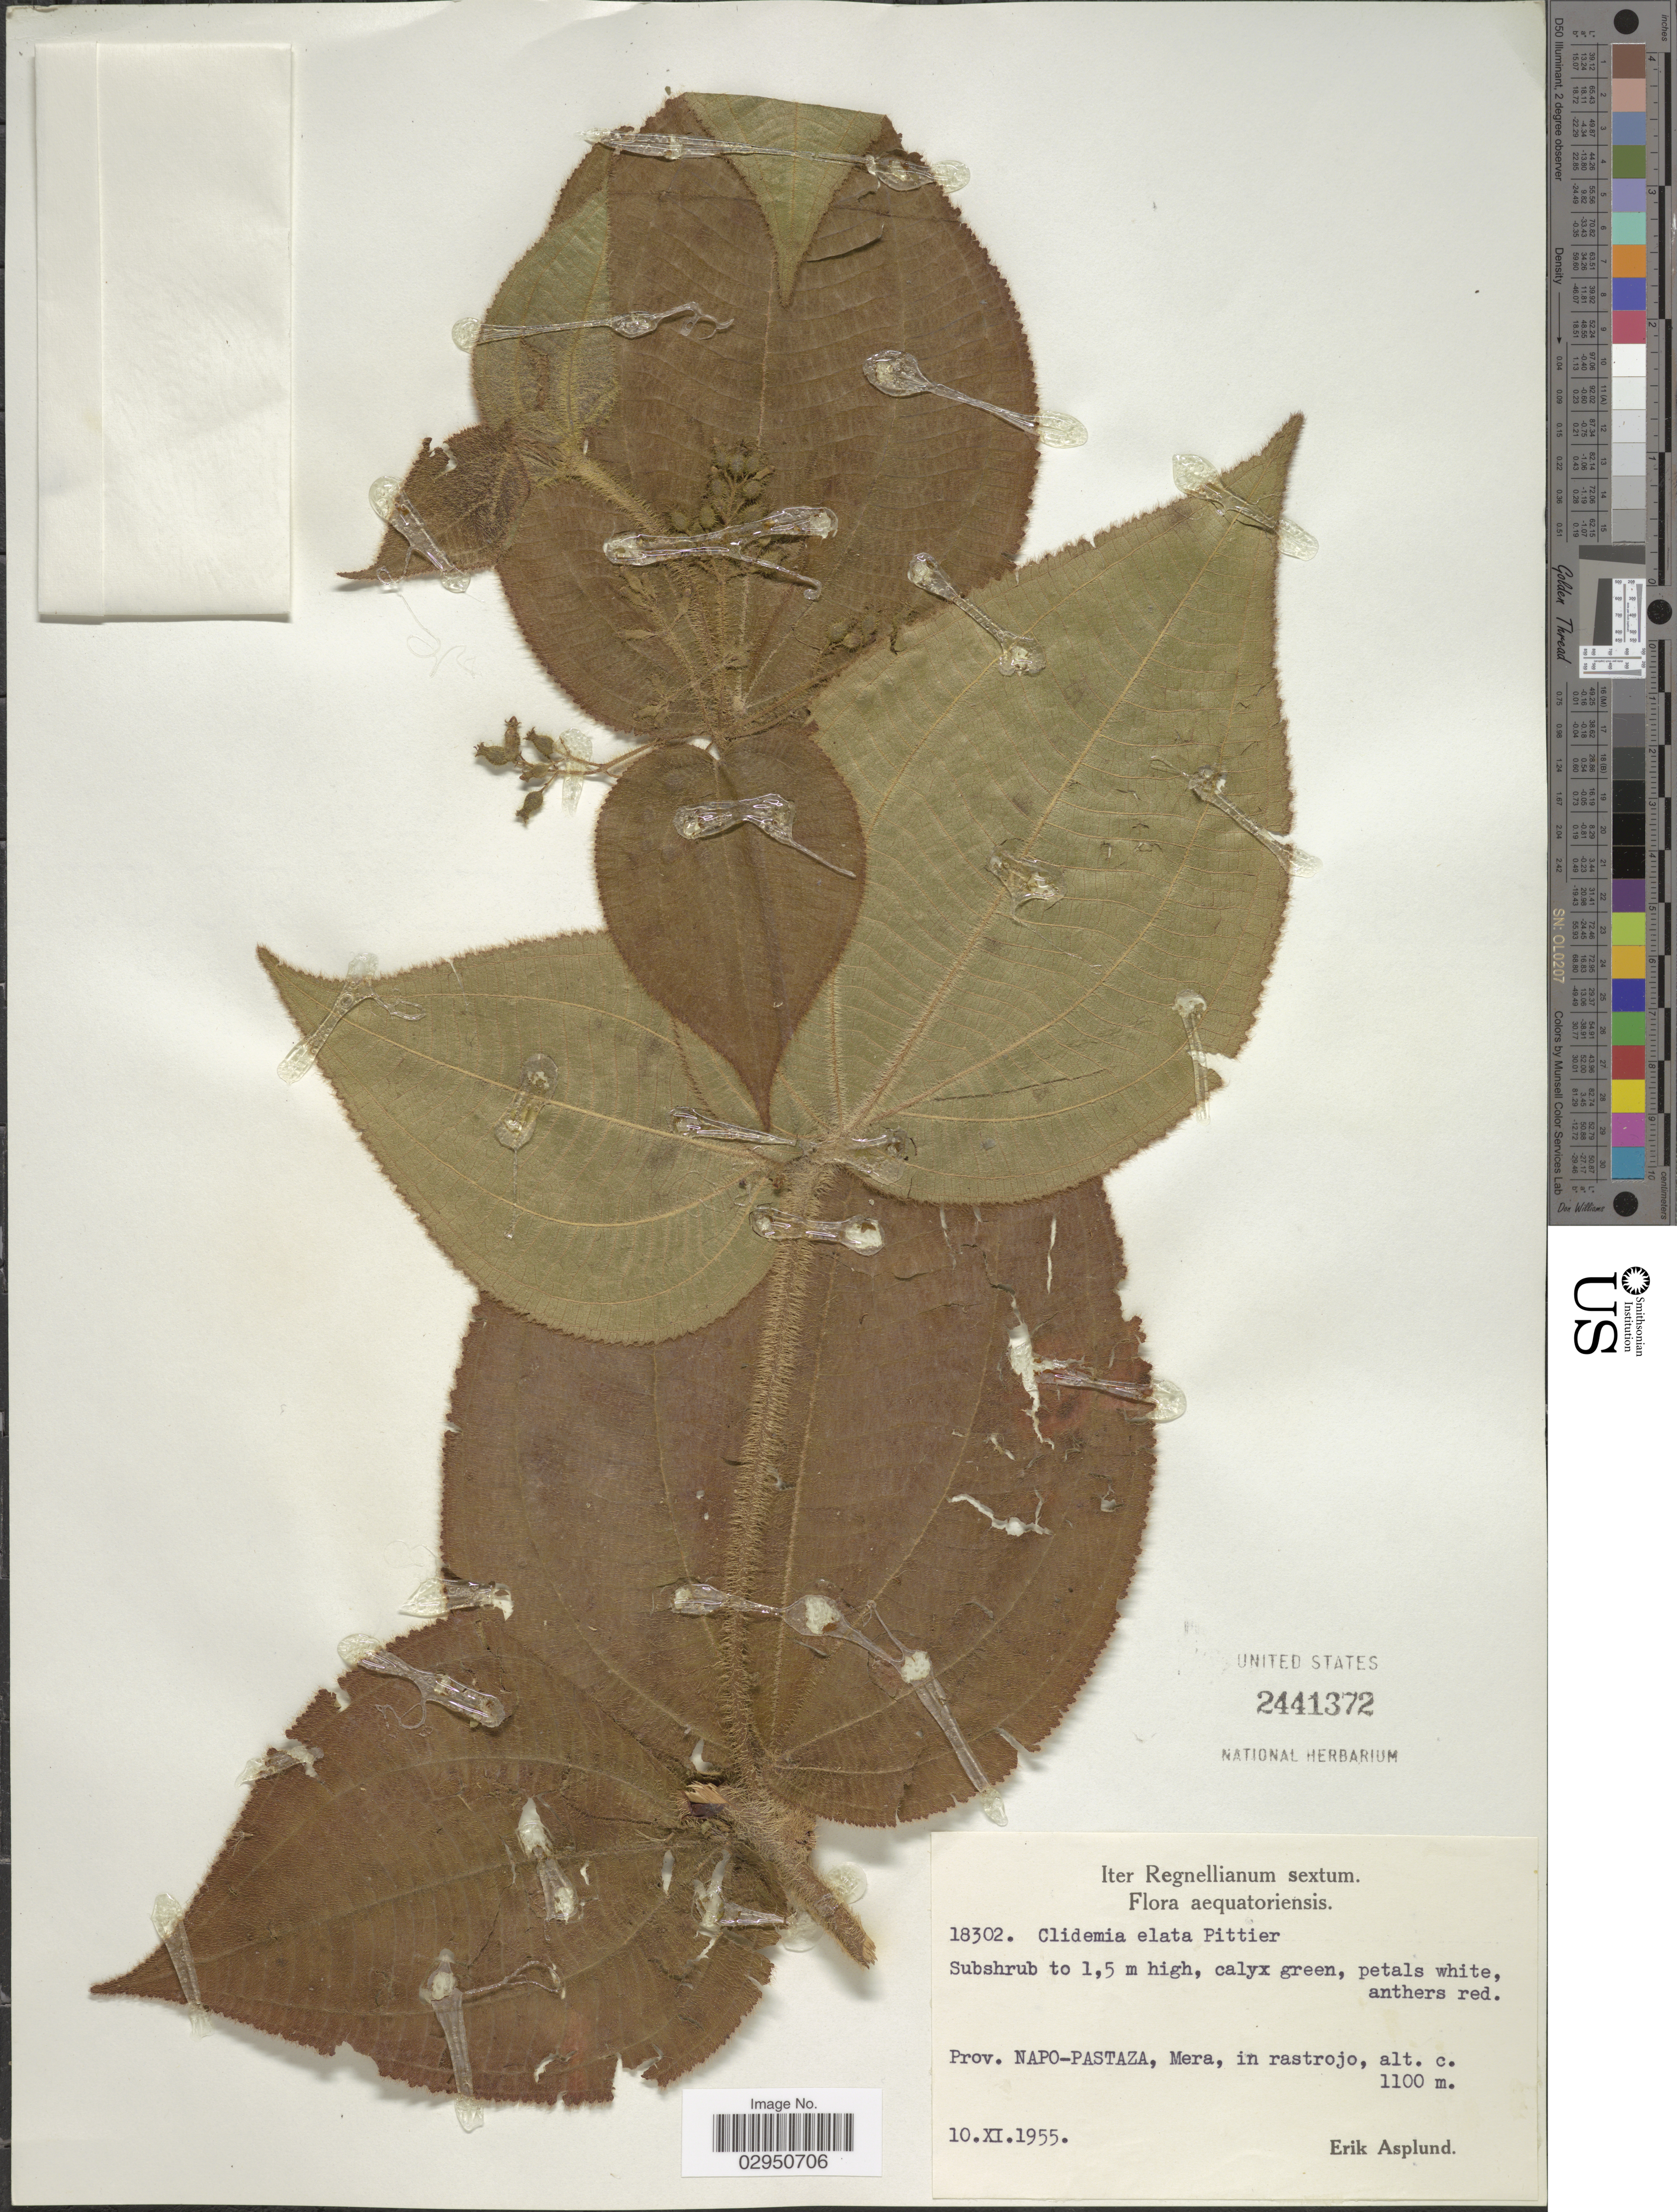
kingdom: Plantae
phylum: Tracheophyta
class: Magnoliopsida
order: Myrtales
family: Melastomataceae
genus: Clidemia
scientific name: Clidemia pilosa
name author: D. Don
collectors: E. Asplund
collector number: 18302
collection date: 1955-11-10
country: Ecuador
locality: Aequatoriensis. Prov. Napo-Pastaza, Mera.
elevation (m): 1100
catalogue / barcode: US 2441372